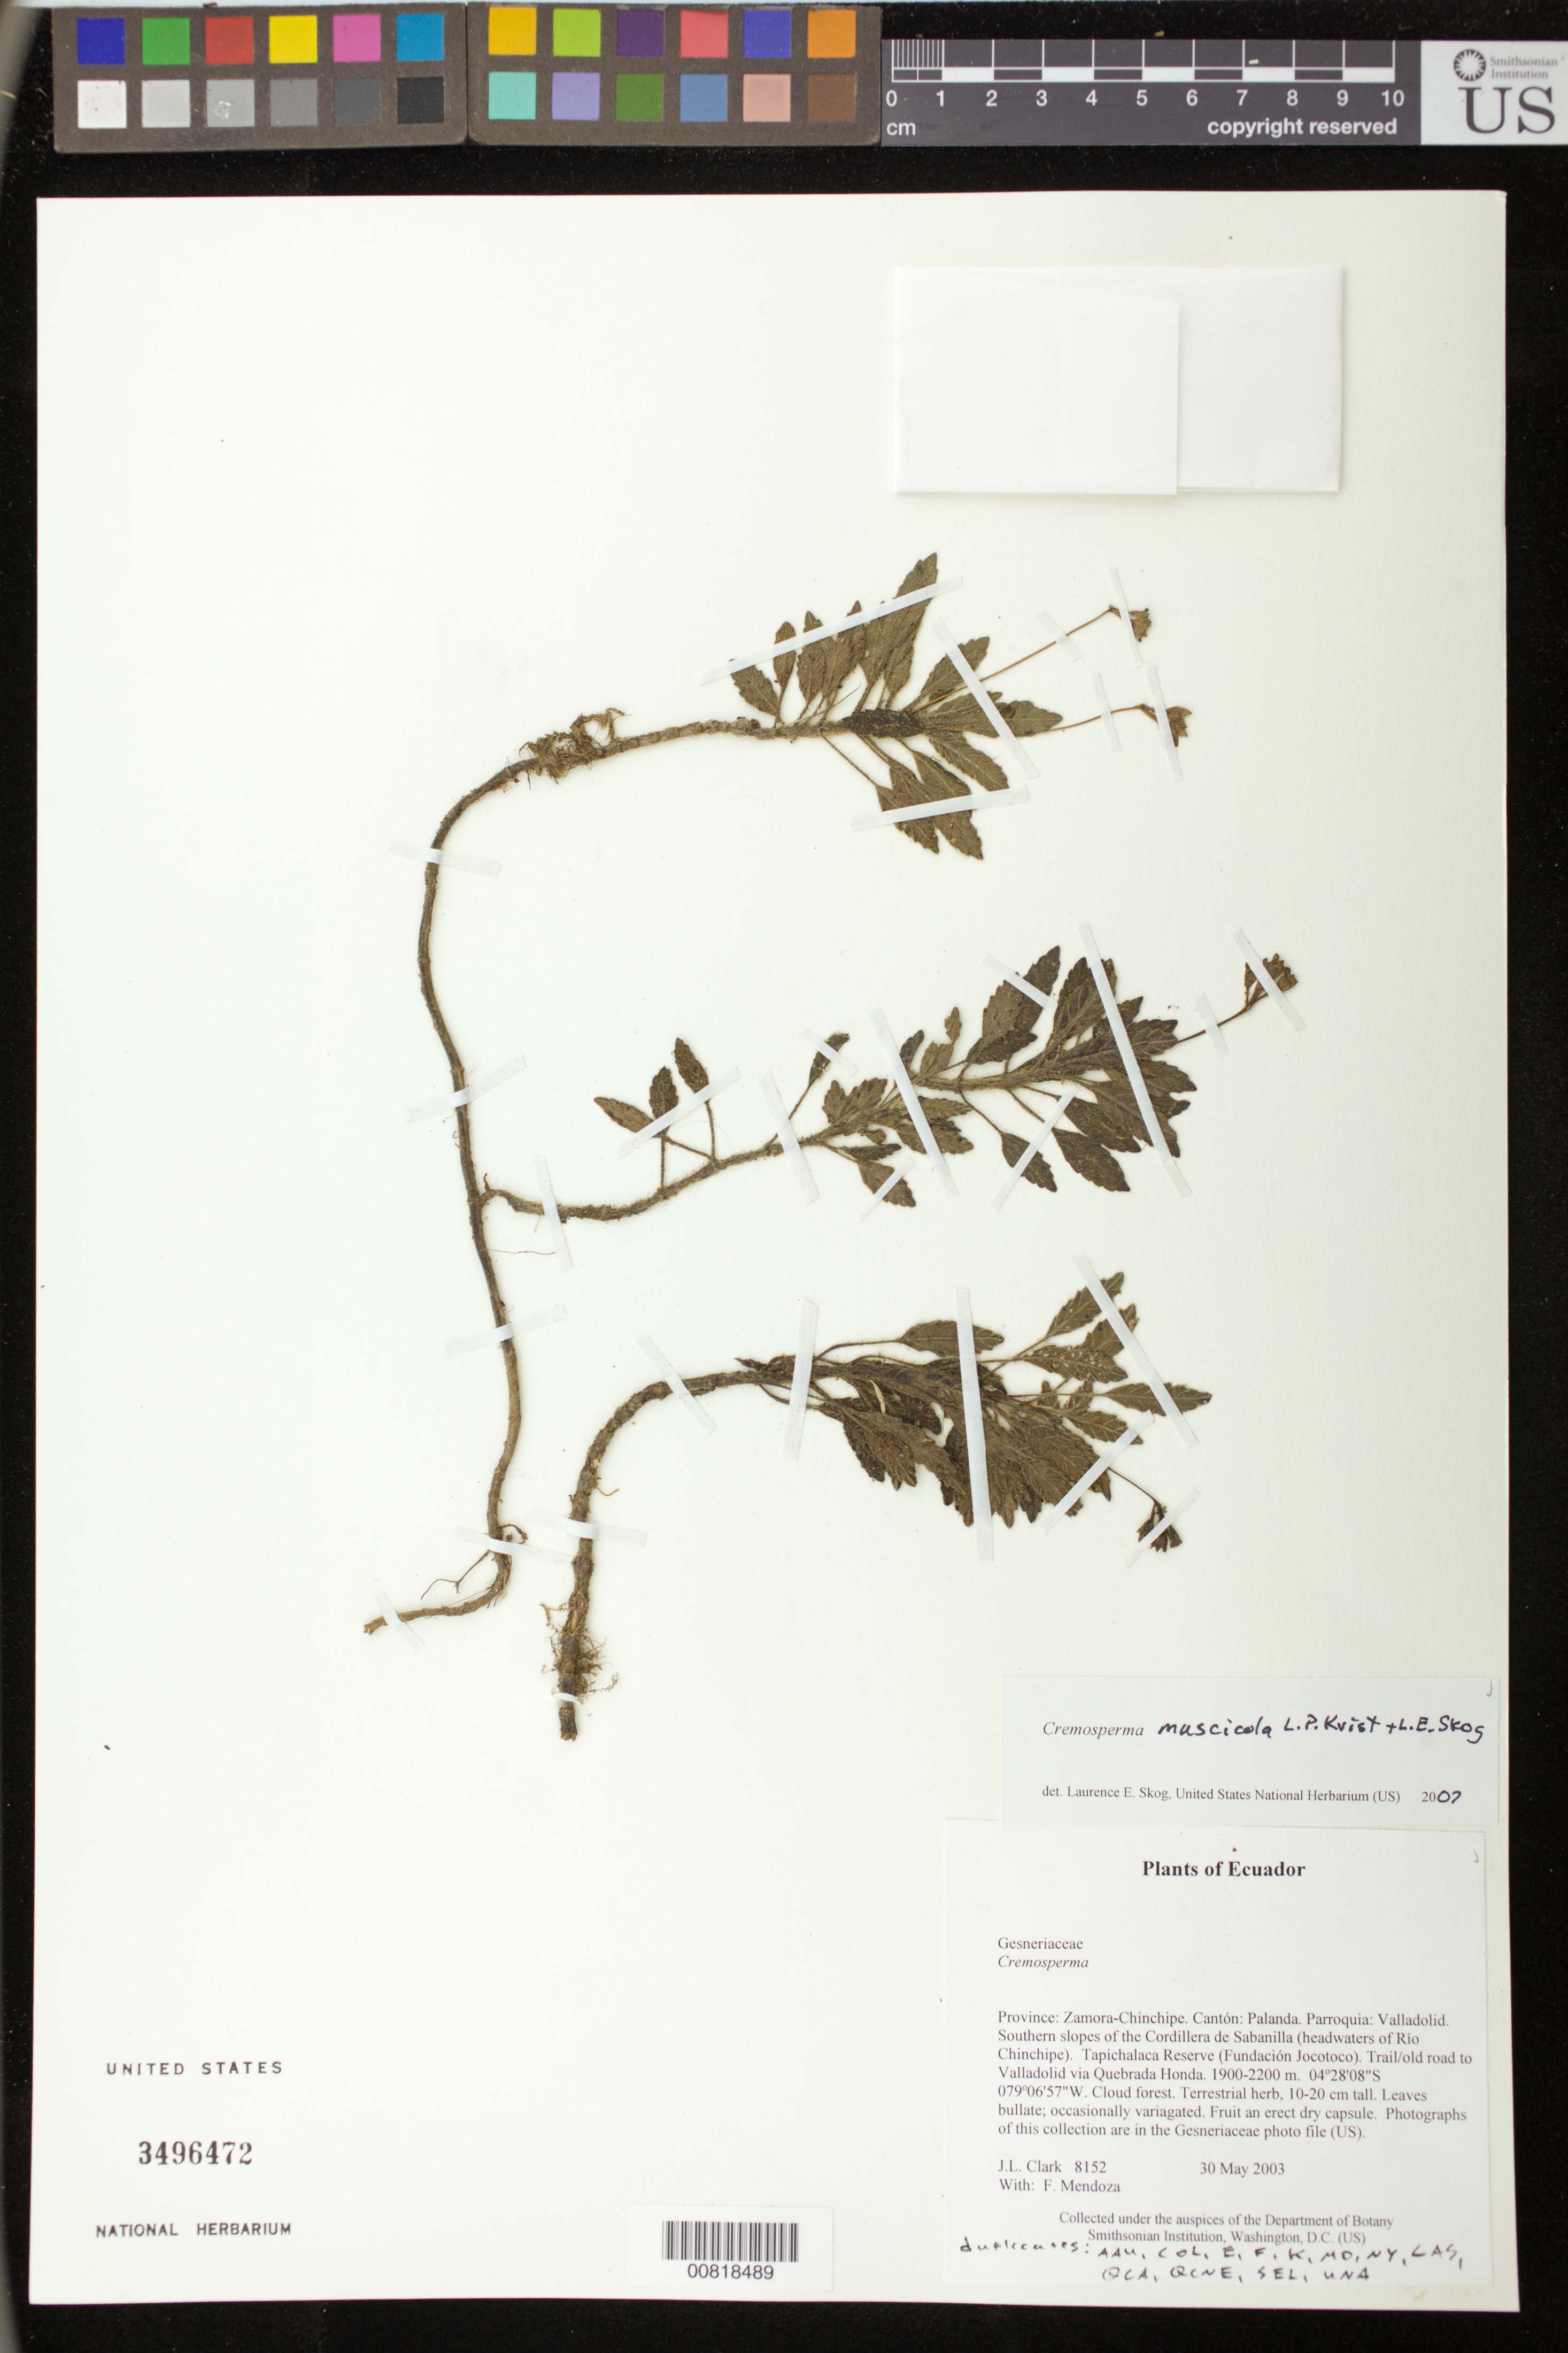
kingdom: Plantae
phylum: Tracheophyta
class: Magnoliopsida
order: Lamiales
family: Gesneriaceae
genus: Cremosperma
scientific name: Cremosperma muscicola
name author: L.P. Kvist & L.E. Skog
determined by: Skog, Laurence E.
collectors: J. L. Clark & F. Mendoza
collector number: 8152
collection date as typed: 30 May 2003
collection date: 2003-05-30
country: Ecuador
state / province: Zamora-Chinchipe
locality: Palanda. Parroquia: Valladolid. Southern slopes of the Cordillera de Sabanilla (headwaters of Río Chinchipe). Tapichalaca Reserve (Fundación Jocotoco). Trail/old road to Valladolid via Quebrada Honda.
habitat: Cloud forest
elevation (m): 1900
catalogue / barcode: US 3496472